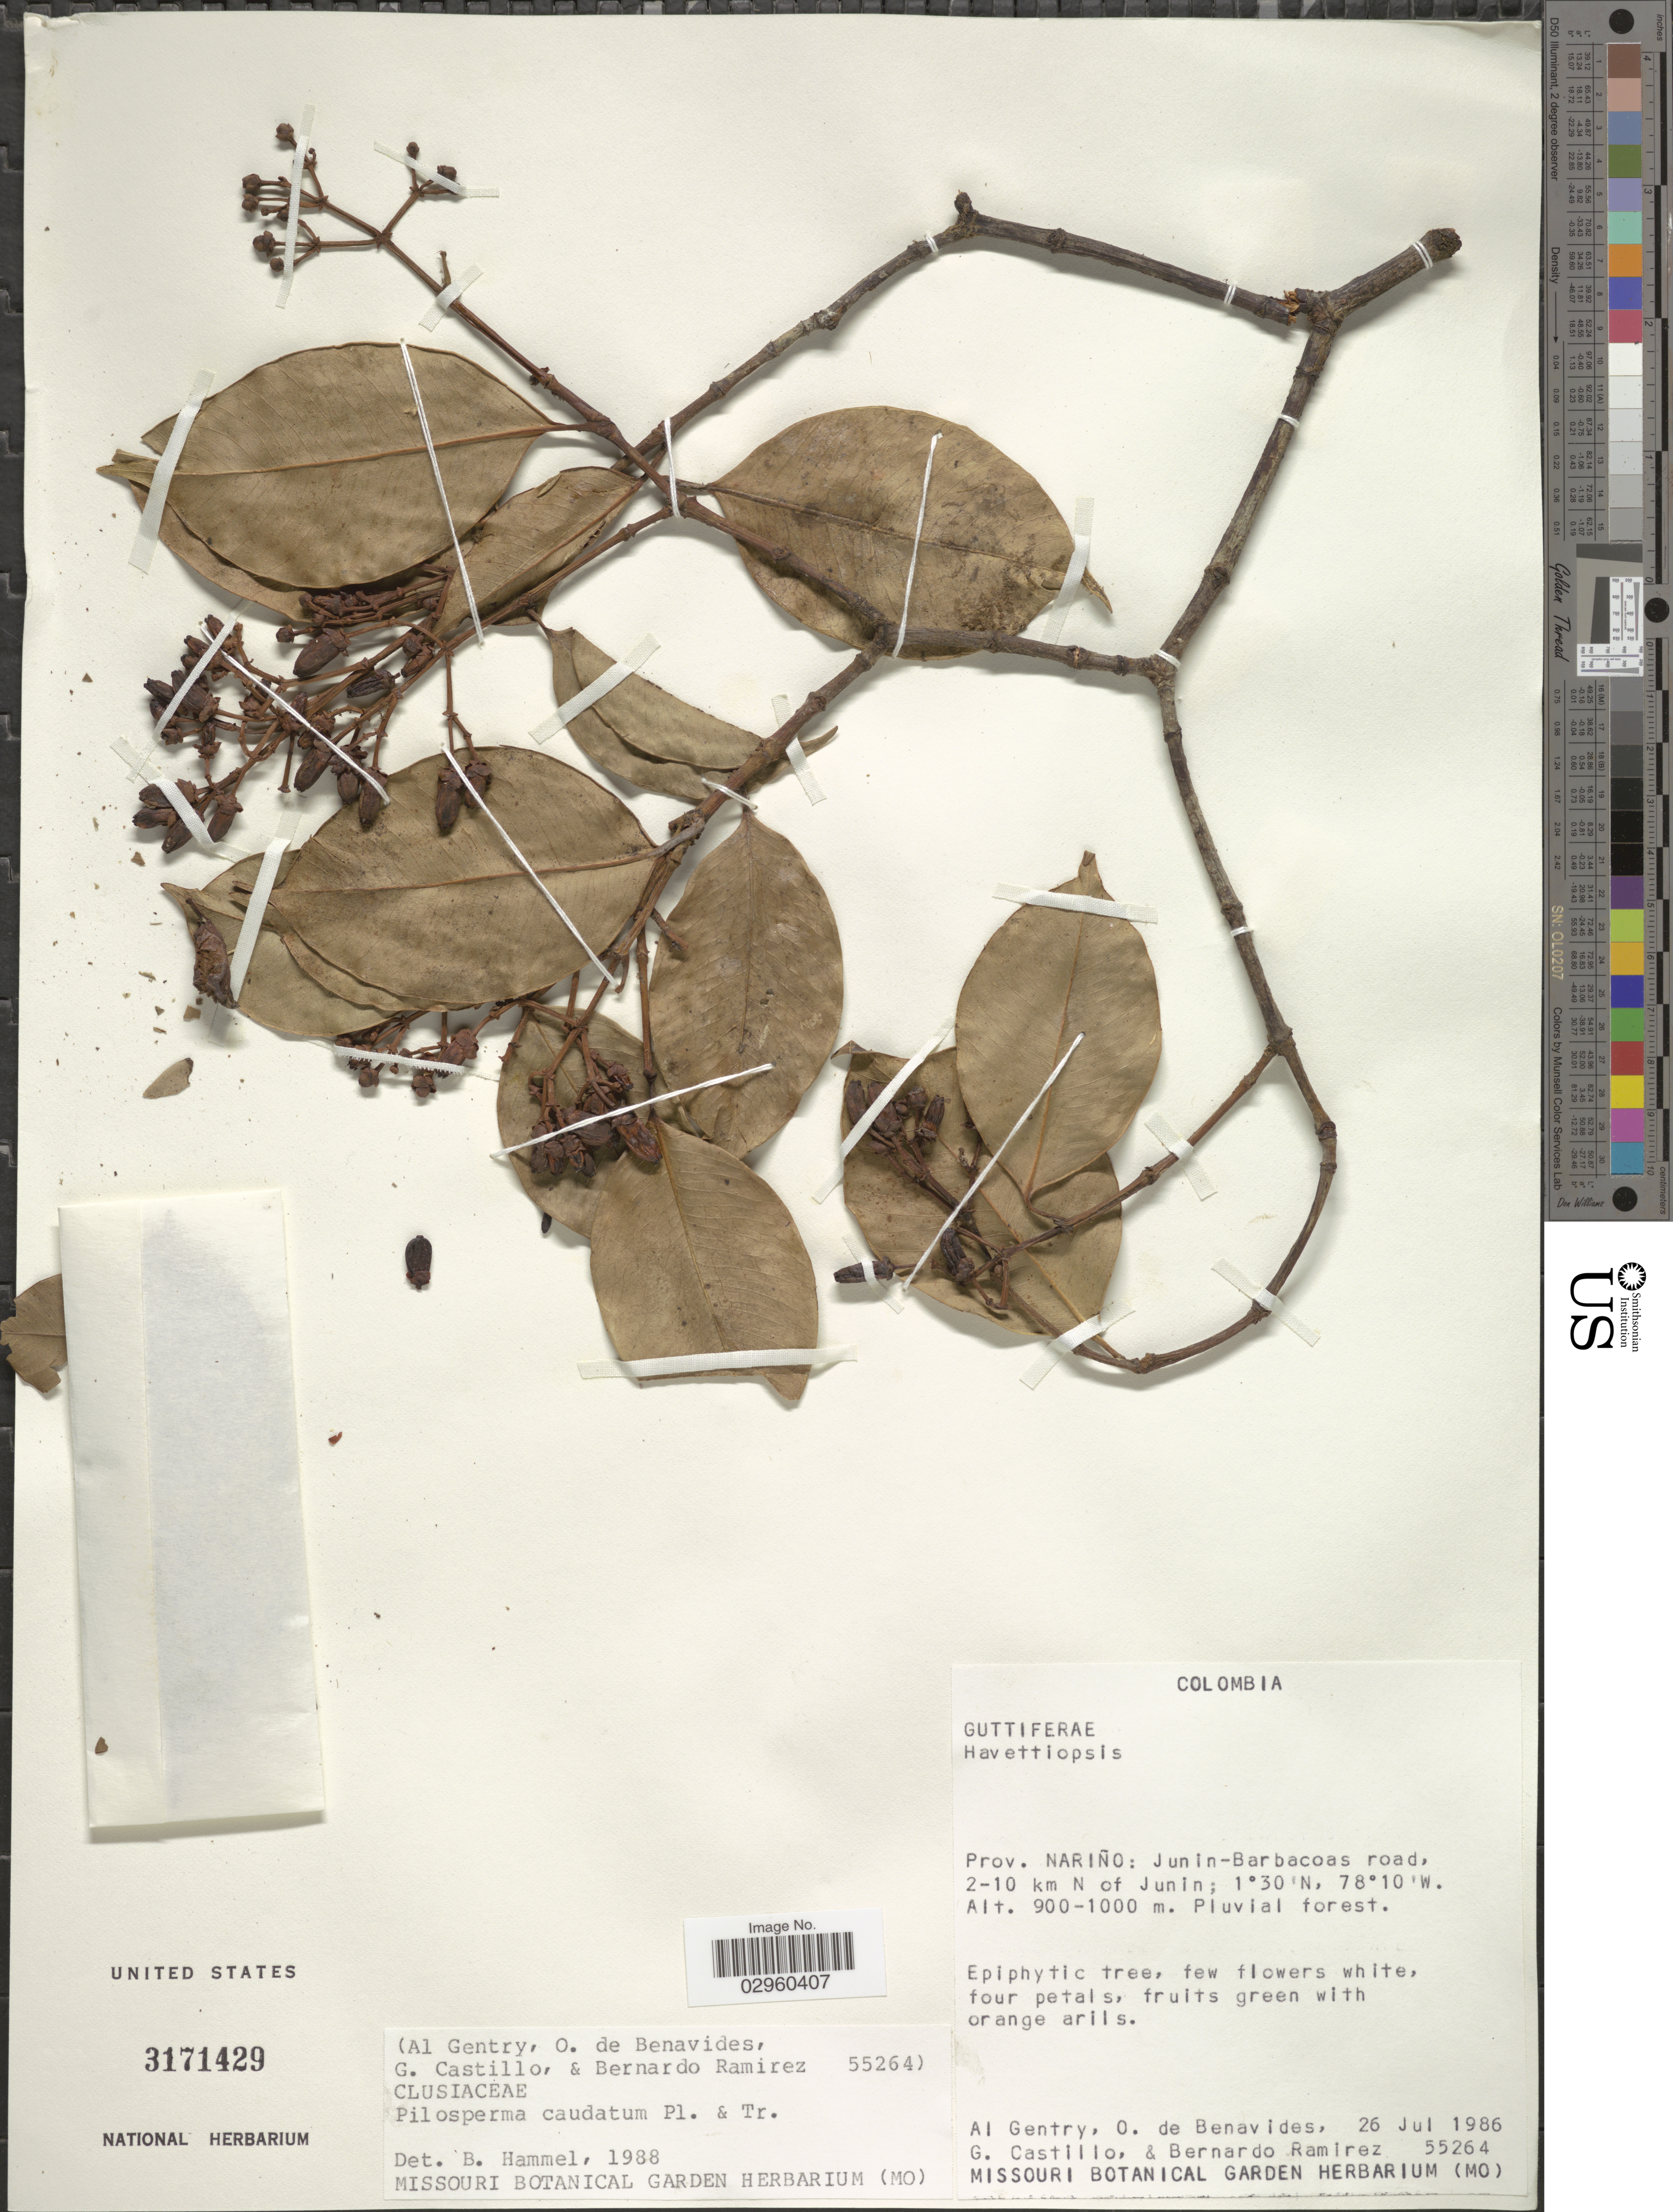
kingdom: Plantae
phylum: Tracheophyta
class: Magnoliopsida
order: Malpighiales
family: Clusiaceae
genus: Clusia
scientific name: Clusia caudata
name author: (Planch. & Triana) Pipoly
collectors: A. H. Gentry, Olga S. de Benavides, G. Castillo & B. Ramírez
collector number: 55264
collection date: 1986-07-26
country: Colombia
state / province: Nariño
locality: Prov. Nariño: Junin-Barbacoas road, 2-10 km N of Junin.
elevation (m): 900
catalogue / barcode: US 3171429